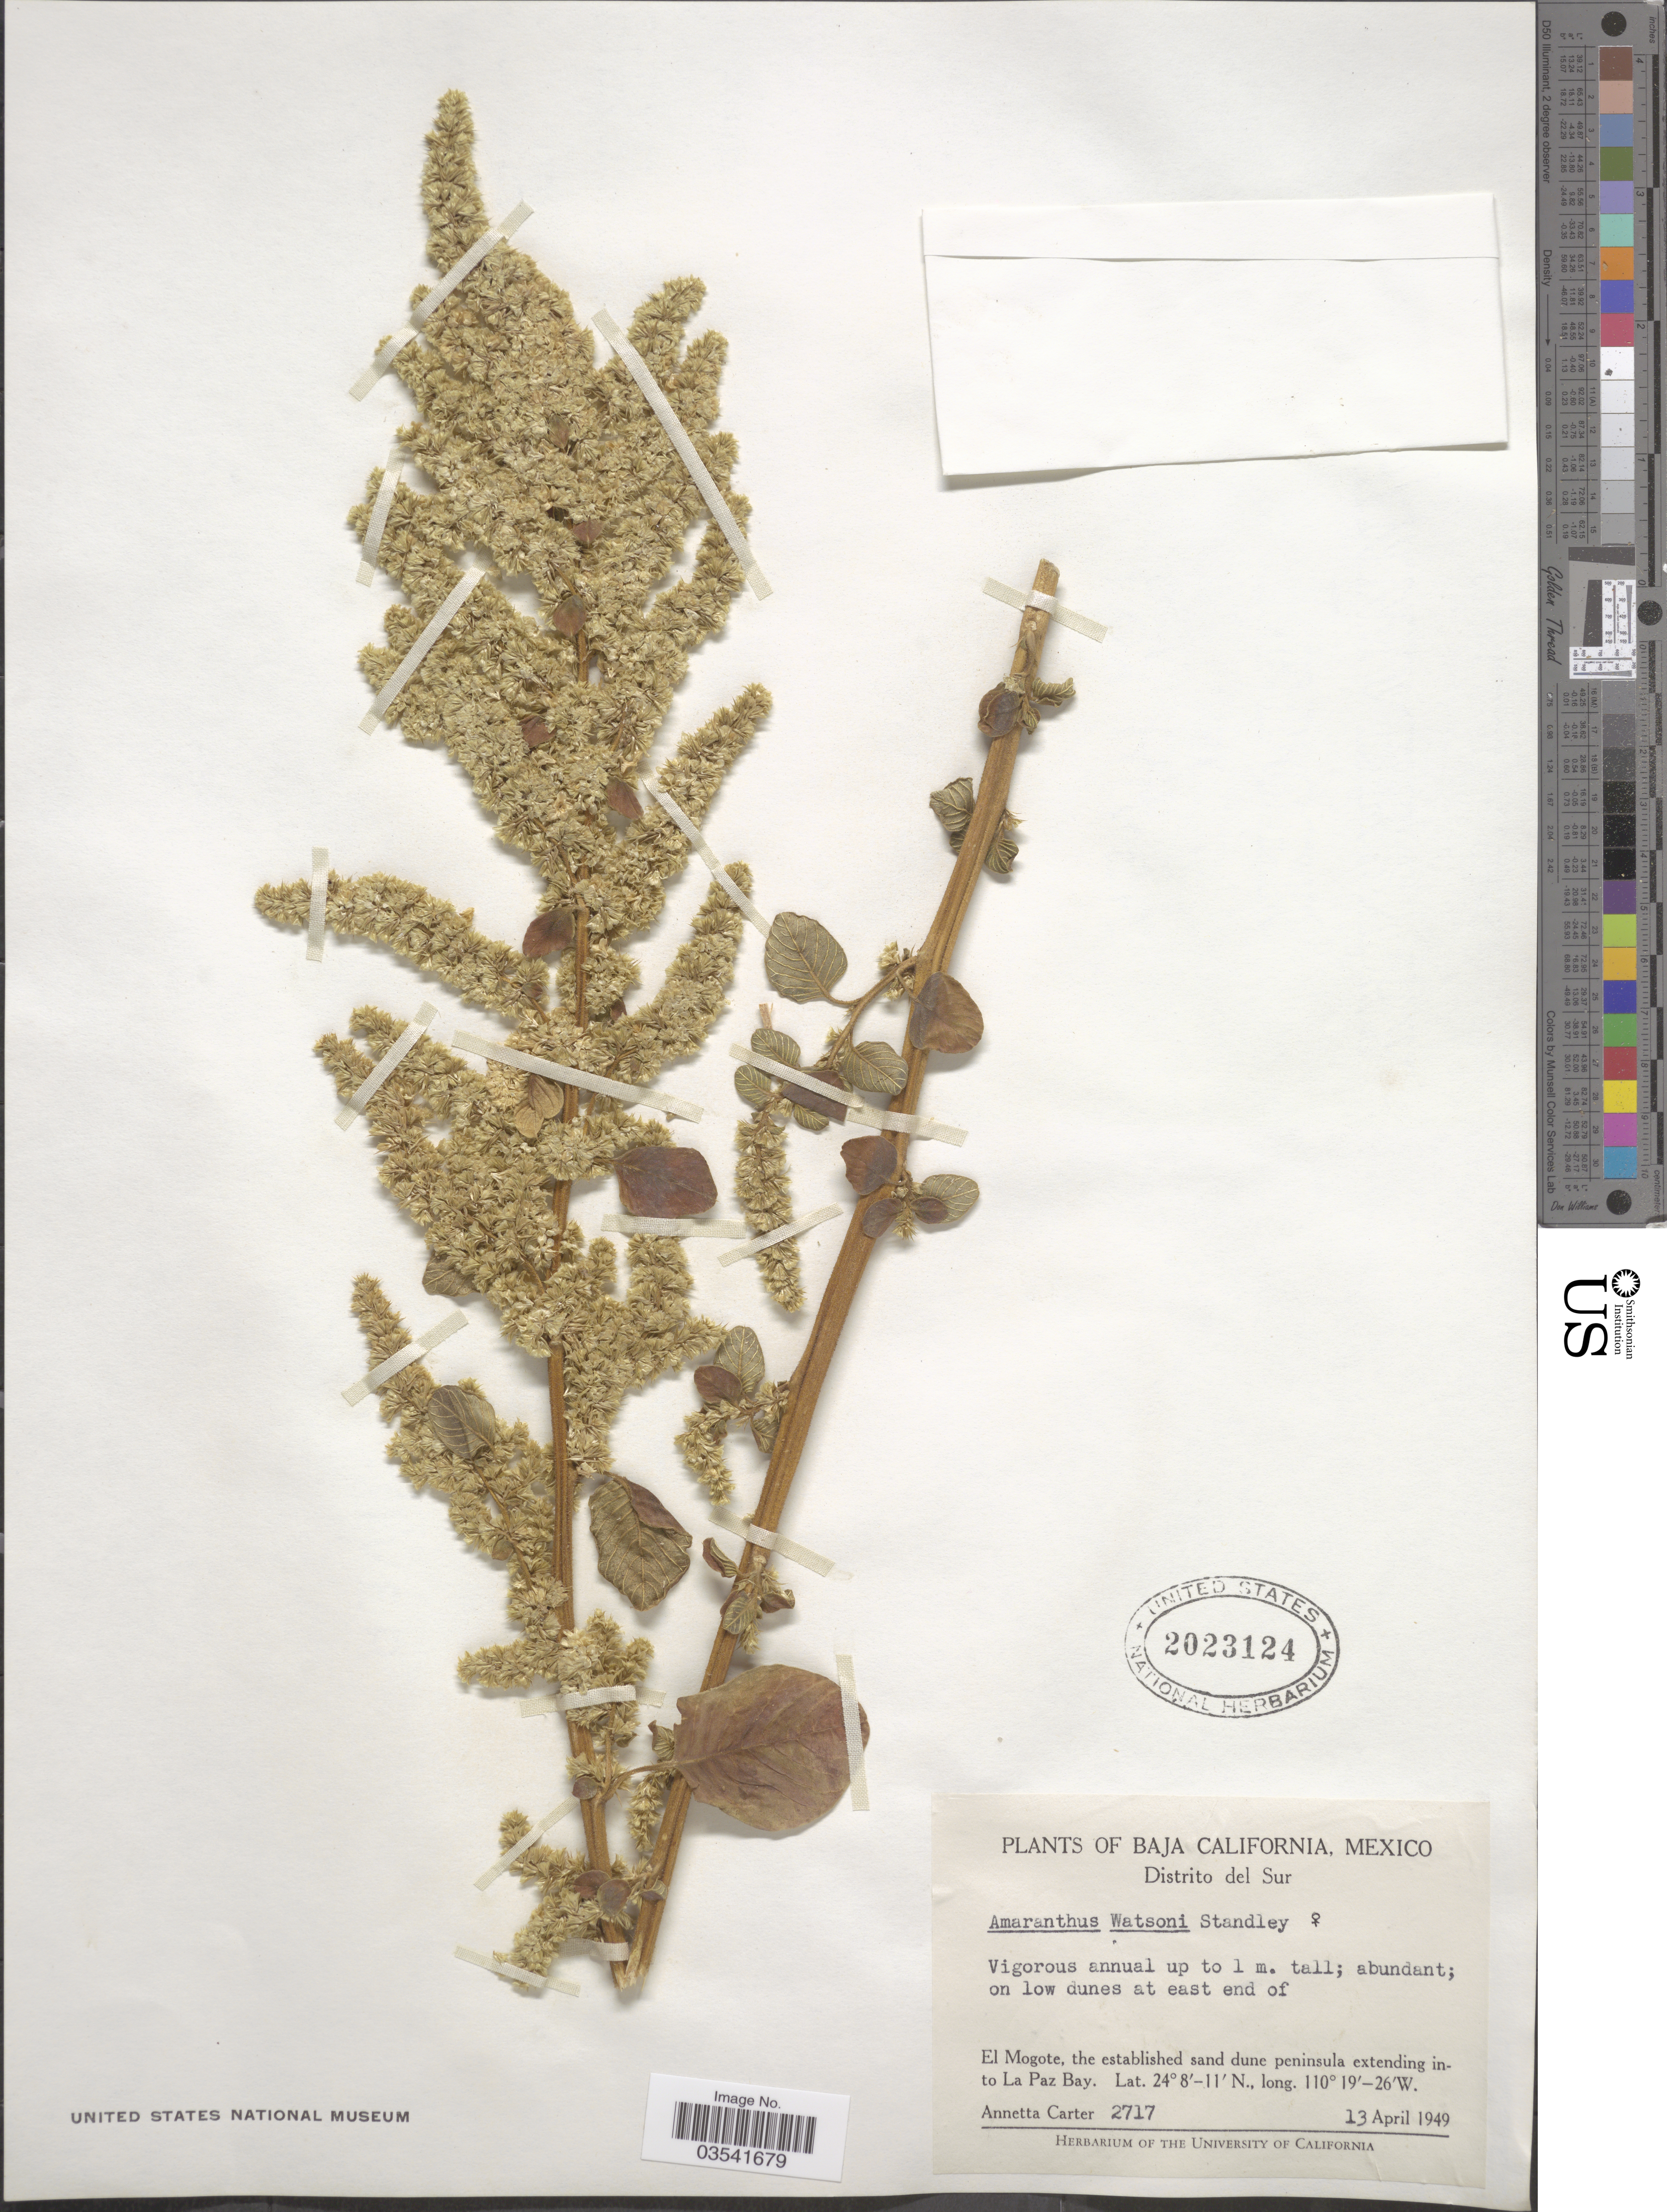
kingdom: Plantae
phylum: Tracheophyta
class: Magnoliopsida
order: Caryophyllales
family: Amaranthaceae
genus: Amaranthus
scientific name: Amaranthus watsonii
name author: Standl.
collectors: A. Carter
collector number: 2717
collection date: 1949-04-13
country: Mexico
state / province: Baja California Sur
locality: Distrito del Sur. On low dunes at east end of El Mogote, the established sand dune peninsula extending in to La Paz Bay.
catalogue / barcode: US 2023124